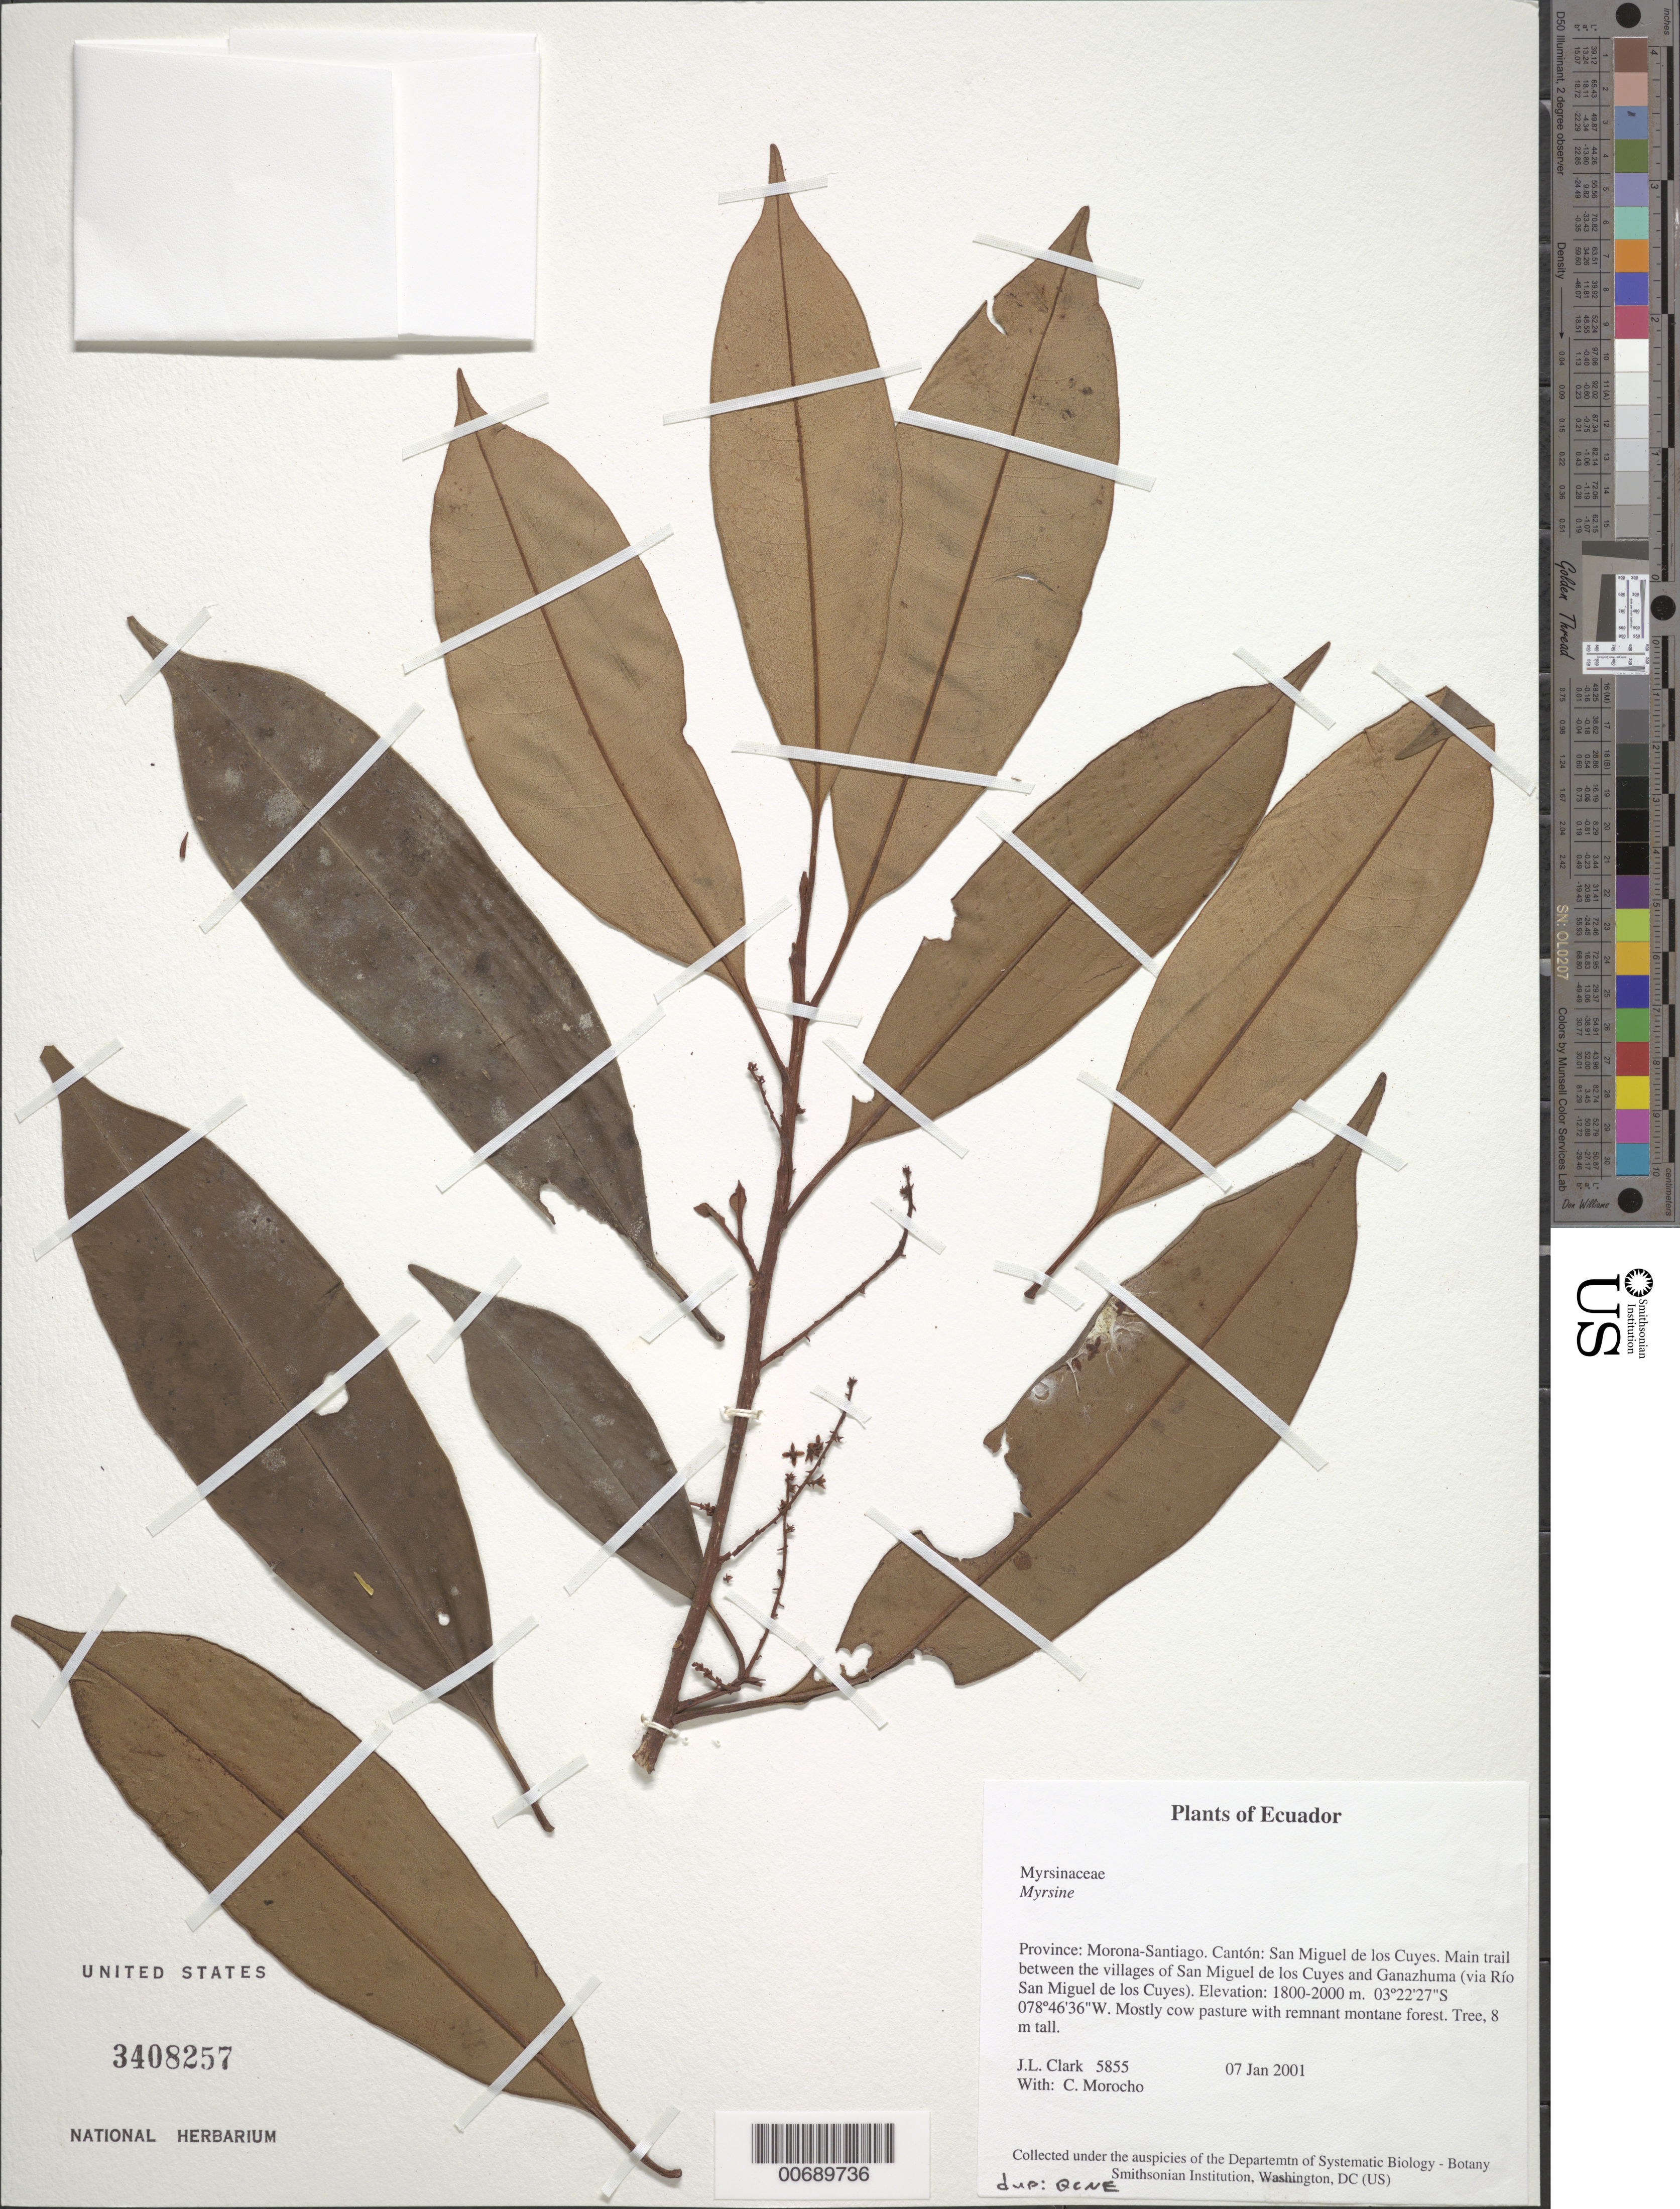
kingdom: Plantae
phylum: Tracheophyta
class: Magnoliopsida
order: Ericales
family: Primulaceae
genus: Myrsine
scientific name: Myrsine sp.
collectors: J. L. Clark & C. Morocho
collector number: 5855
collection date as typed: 07 Jan 2001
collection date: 2001-01-07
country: Ecuador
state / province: Morona-Santiago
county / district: San Miguel de los Cuyes ?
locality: Main Trail between the Villages of Sal Miguel de los Cuyes and Ganazhuma (via Río Sal Miguel de los Cuyes). [Sal Miguel de Cuyes is listed as a city not a Canton of Morona-Santiago.]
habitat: Mostly cow pasture with remnant montane forest.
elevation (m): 1800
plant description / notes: QCNE, US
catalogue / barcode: US 3408257